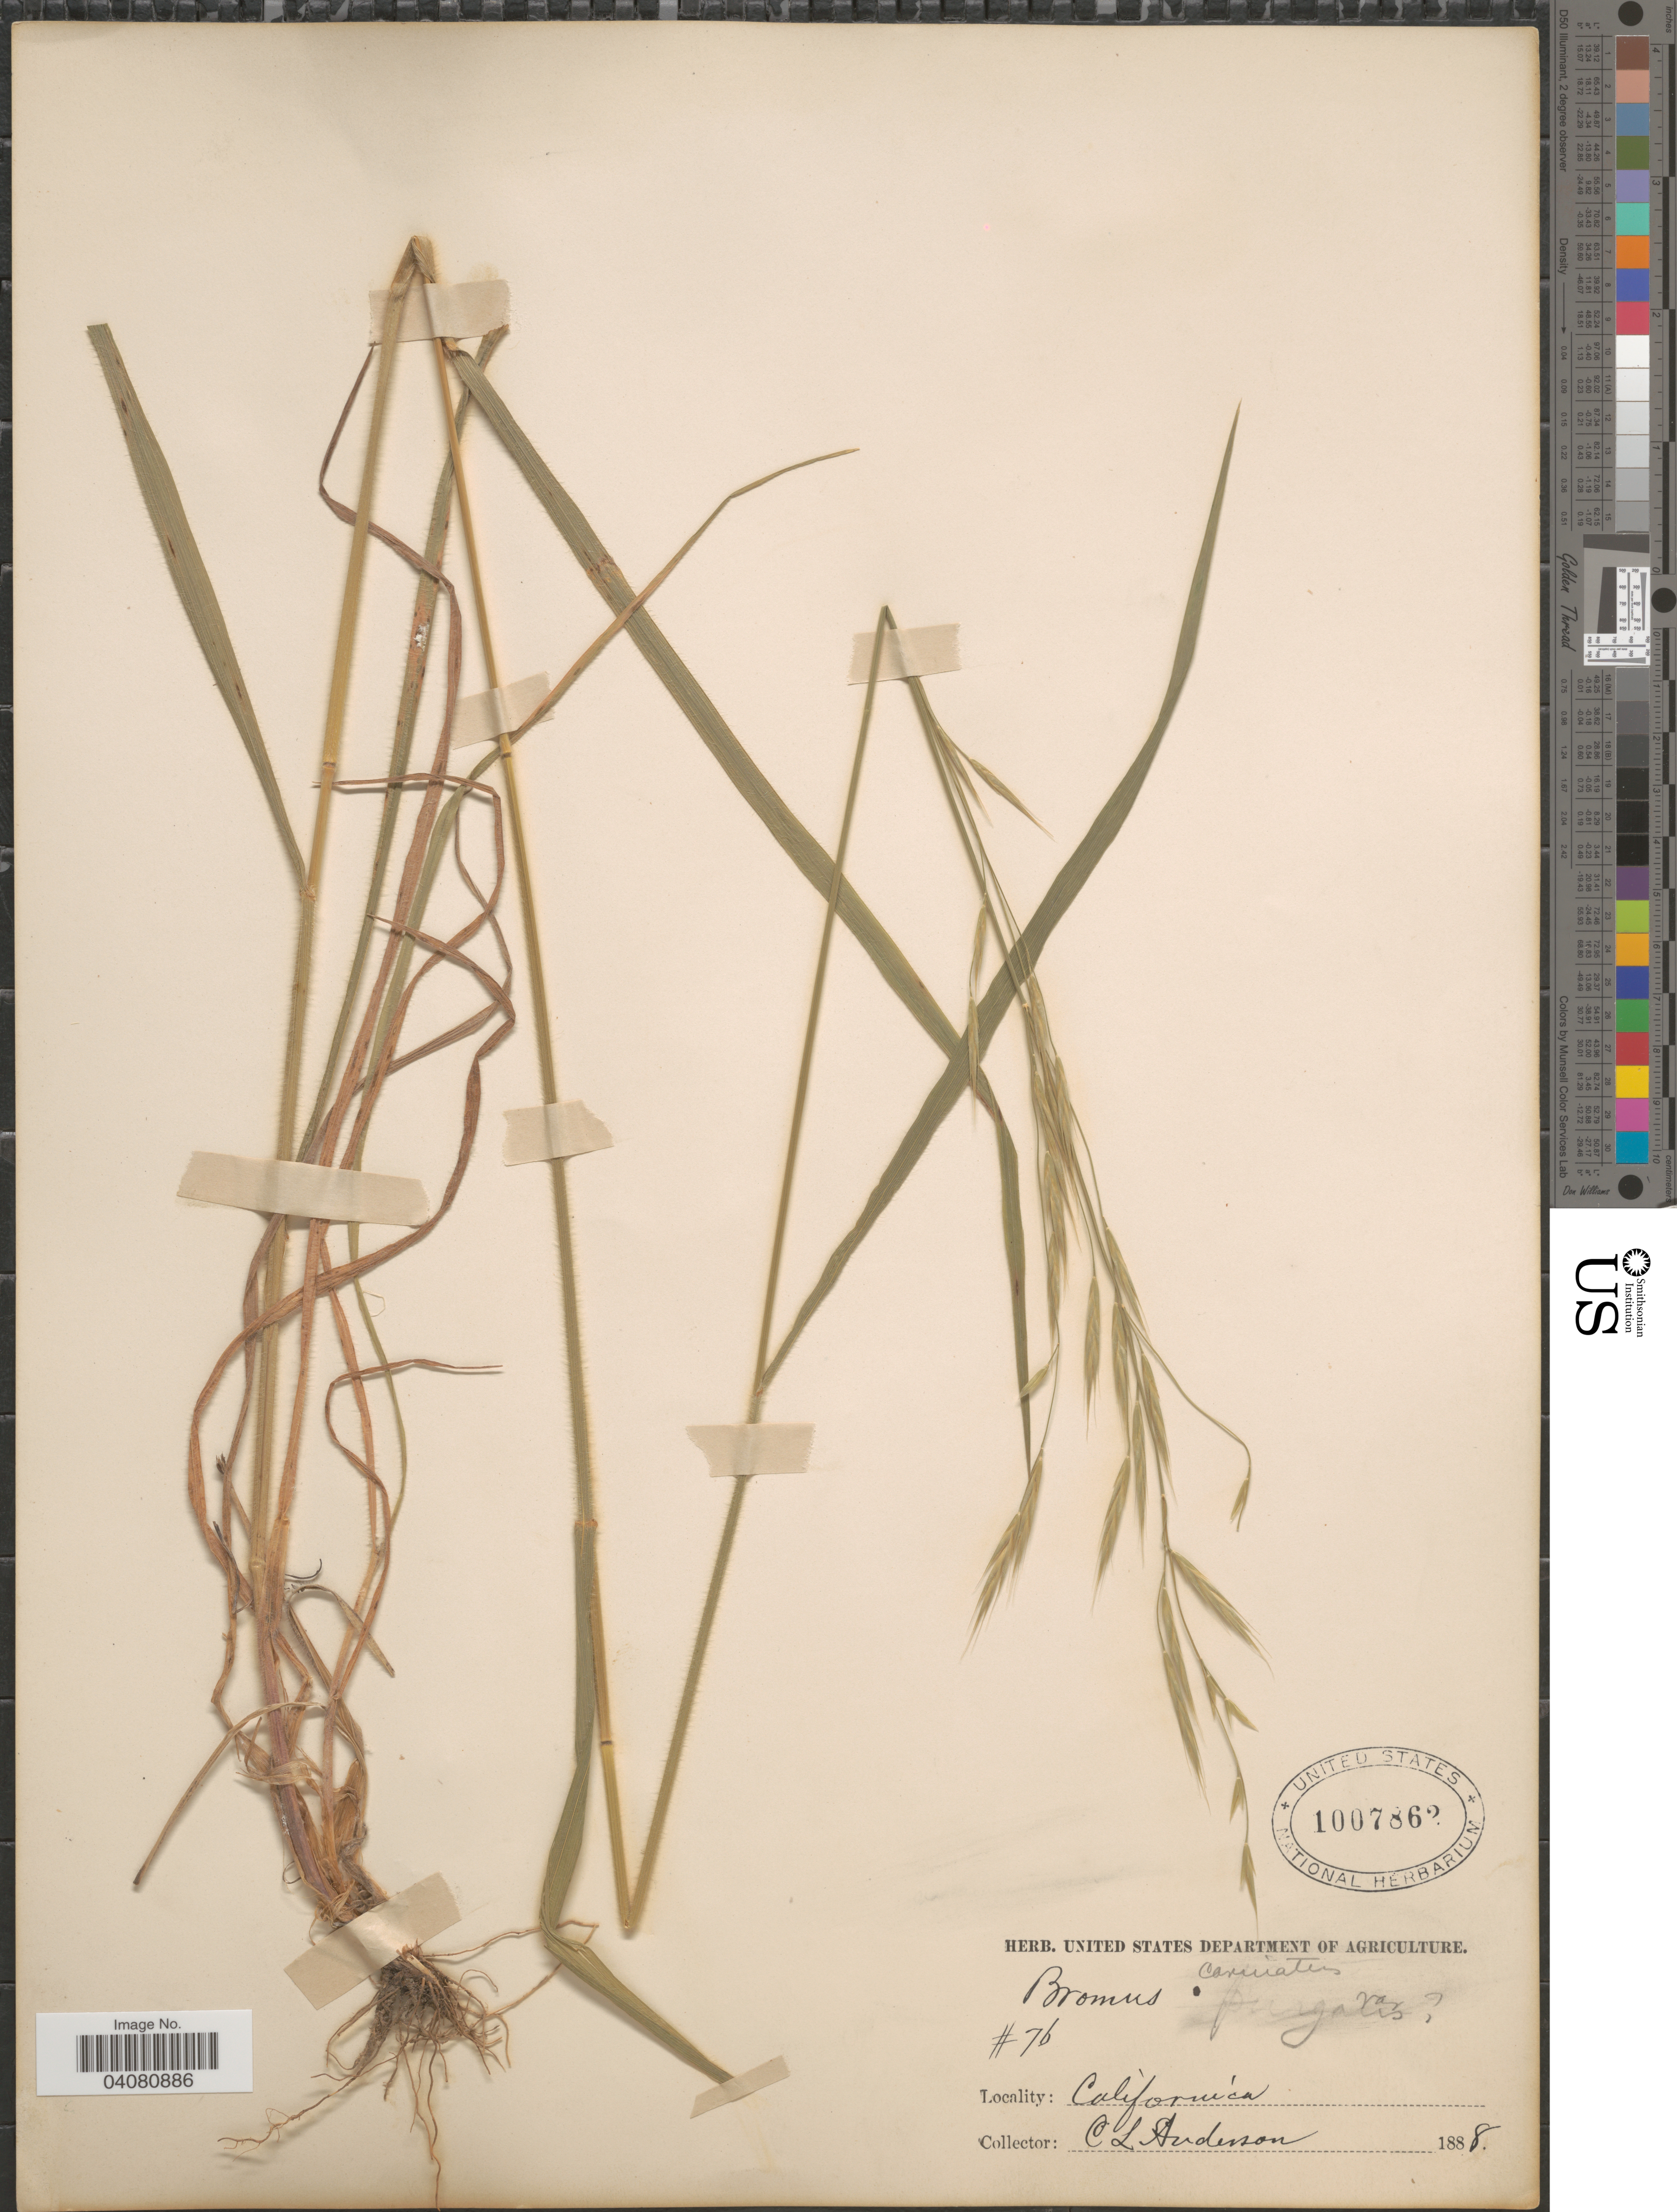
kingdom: Plantae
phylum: Tracheophyta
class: Liliopsida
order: Poales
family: Poaceae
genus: Bromus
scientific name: Bromus carinatus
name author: Hook. & Arn.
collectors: C. L. Anderson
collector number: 76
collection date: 1888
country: United States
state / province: California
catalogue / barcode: US 1007862